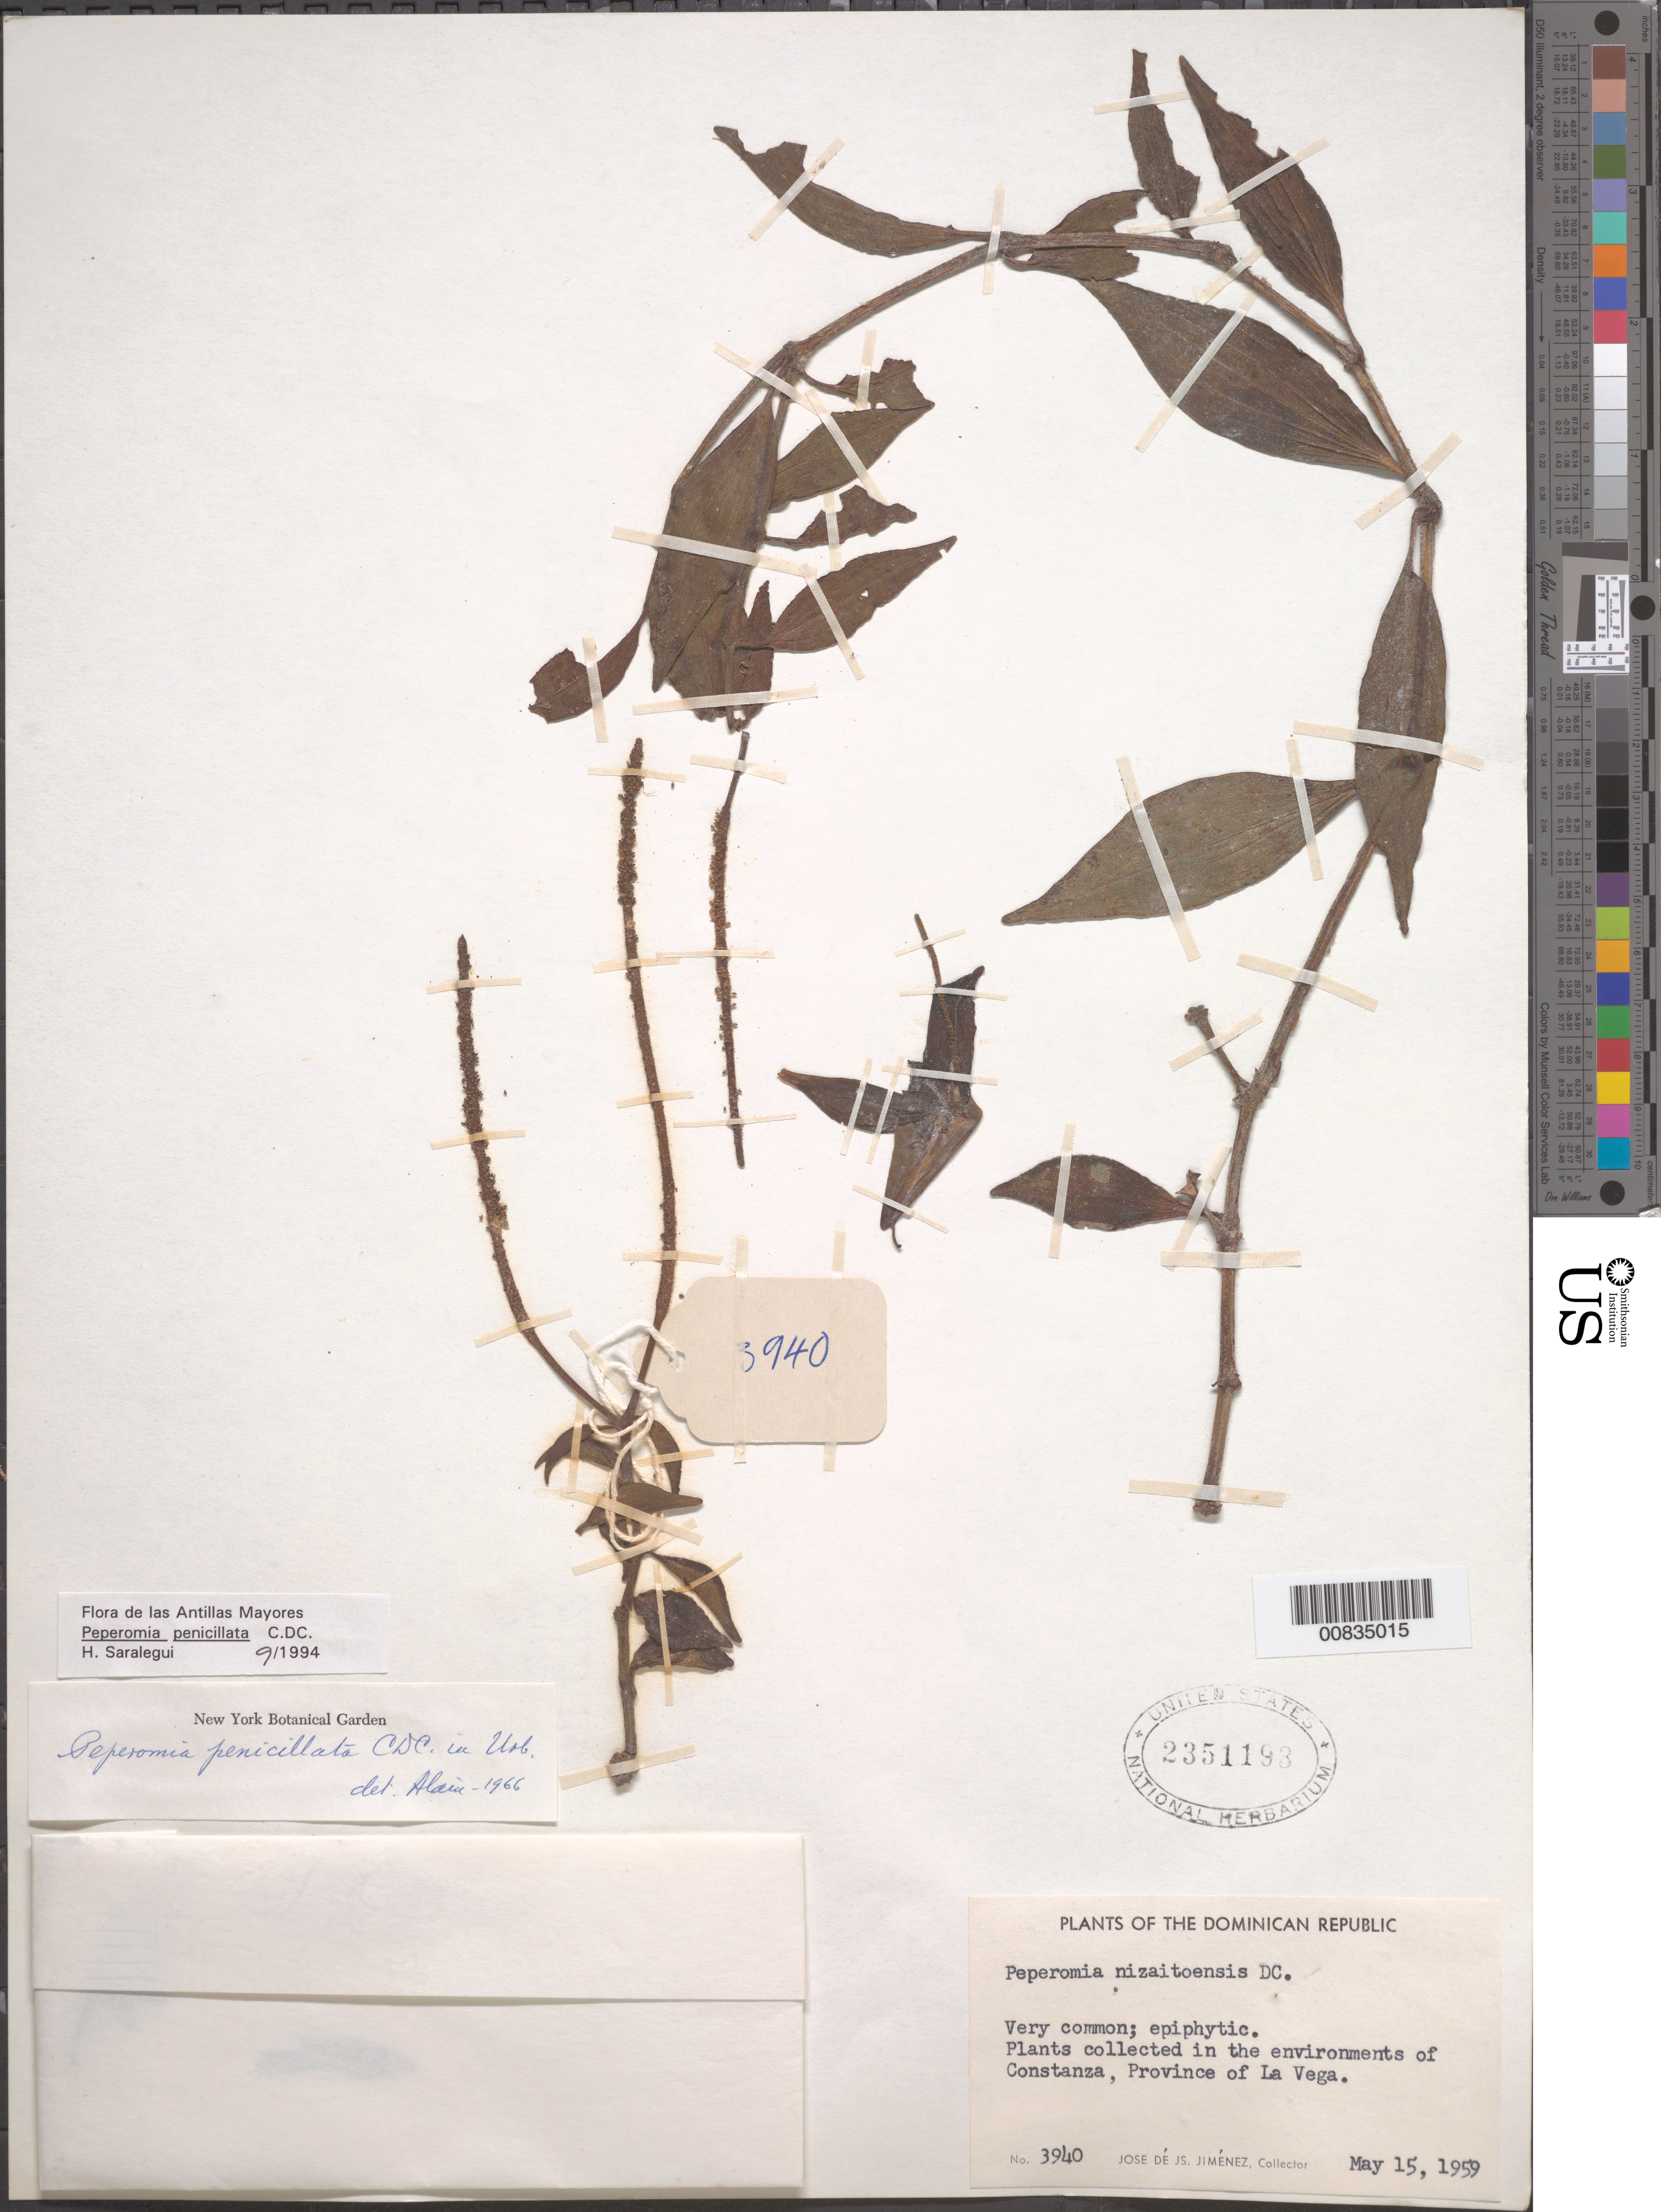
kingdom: Plantae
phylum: Tracheophyta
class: Magnoliopsida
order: Piperales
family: Piperaceae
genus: Peperomia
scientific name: Peperomia penicillata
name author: C. DC.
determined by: Saralegui Boza, H., (HAJB), Jardin Botanico Nacional (Habana)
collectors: J. J. Jiménez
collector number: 3940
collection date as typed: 15 May 1959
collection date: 1959-05-15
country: Dominican Republic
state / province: La Vega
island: Hispaniola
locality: Environments of Constanza.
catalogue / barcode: US 2351193